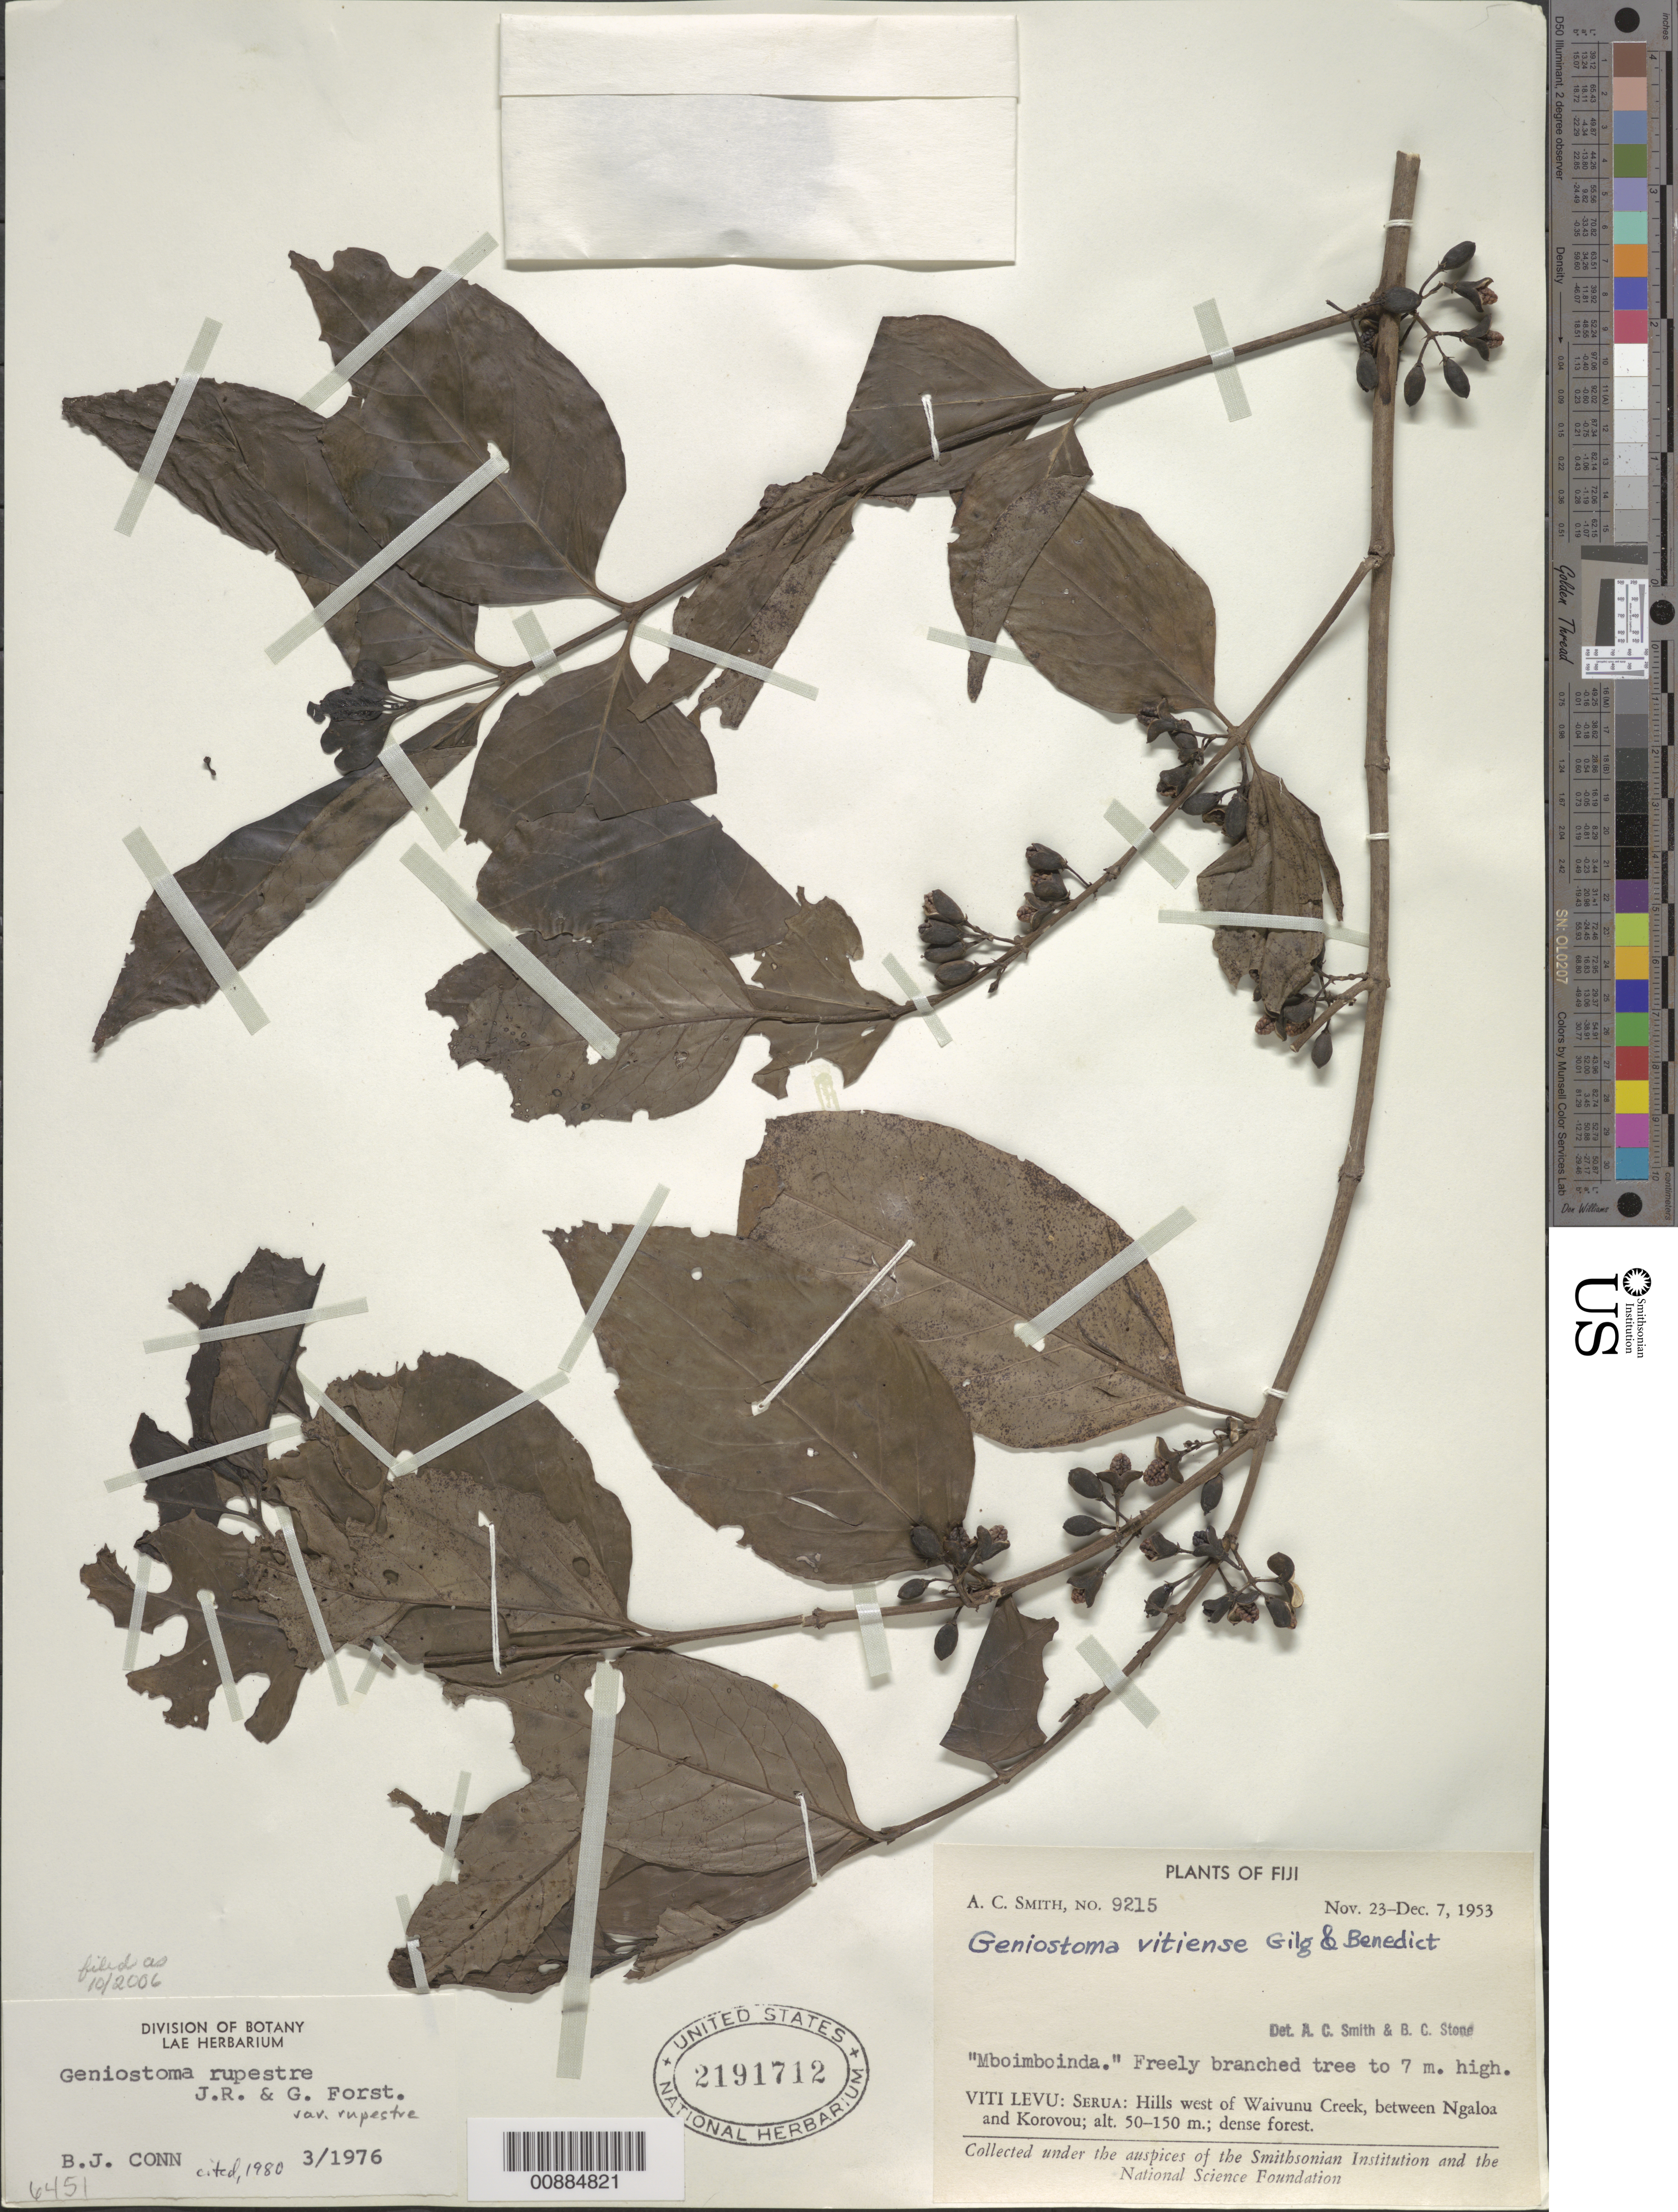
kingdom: Plantae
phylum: Tracheophyta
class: Magnoliopsida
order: Gentianales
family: Loganiaceae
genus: Geniostoma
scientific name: Geniostoma rupestre var. rupestre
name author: J.R. Forst. & G. Forst.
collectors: C. A. Smith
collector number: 9215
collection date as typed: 23 Nov 1953 to 07 Dec 1953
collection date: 1953-11-23/1953-12-07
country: Fiji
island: Vanua Levu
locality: Serua: Hills W of Waivunu Creek, between Ngaloa and Korovou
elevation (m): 50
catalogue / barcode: US 2191712